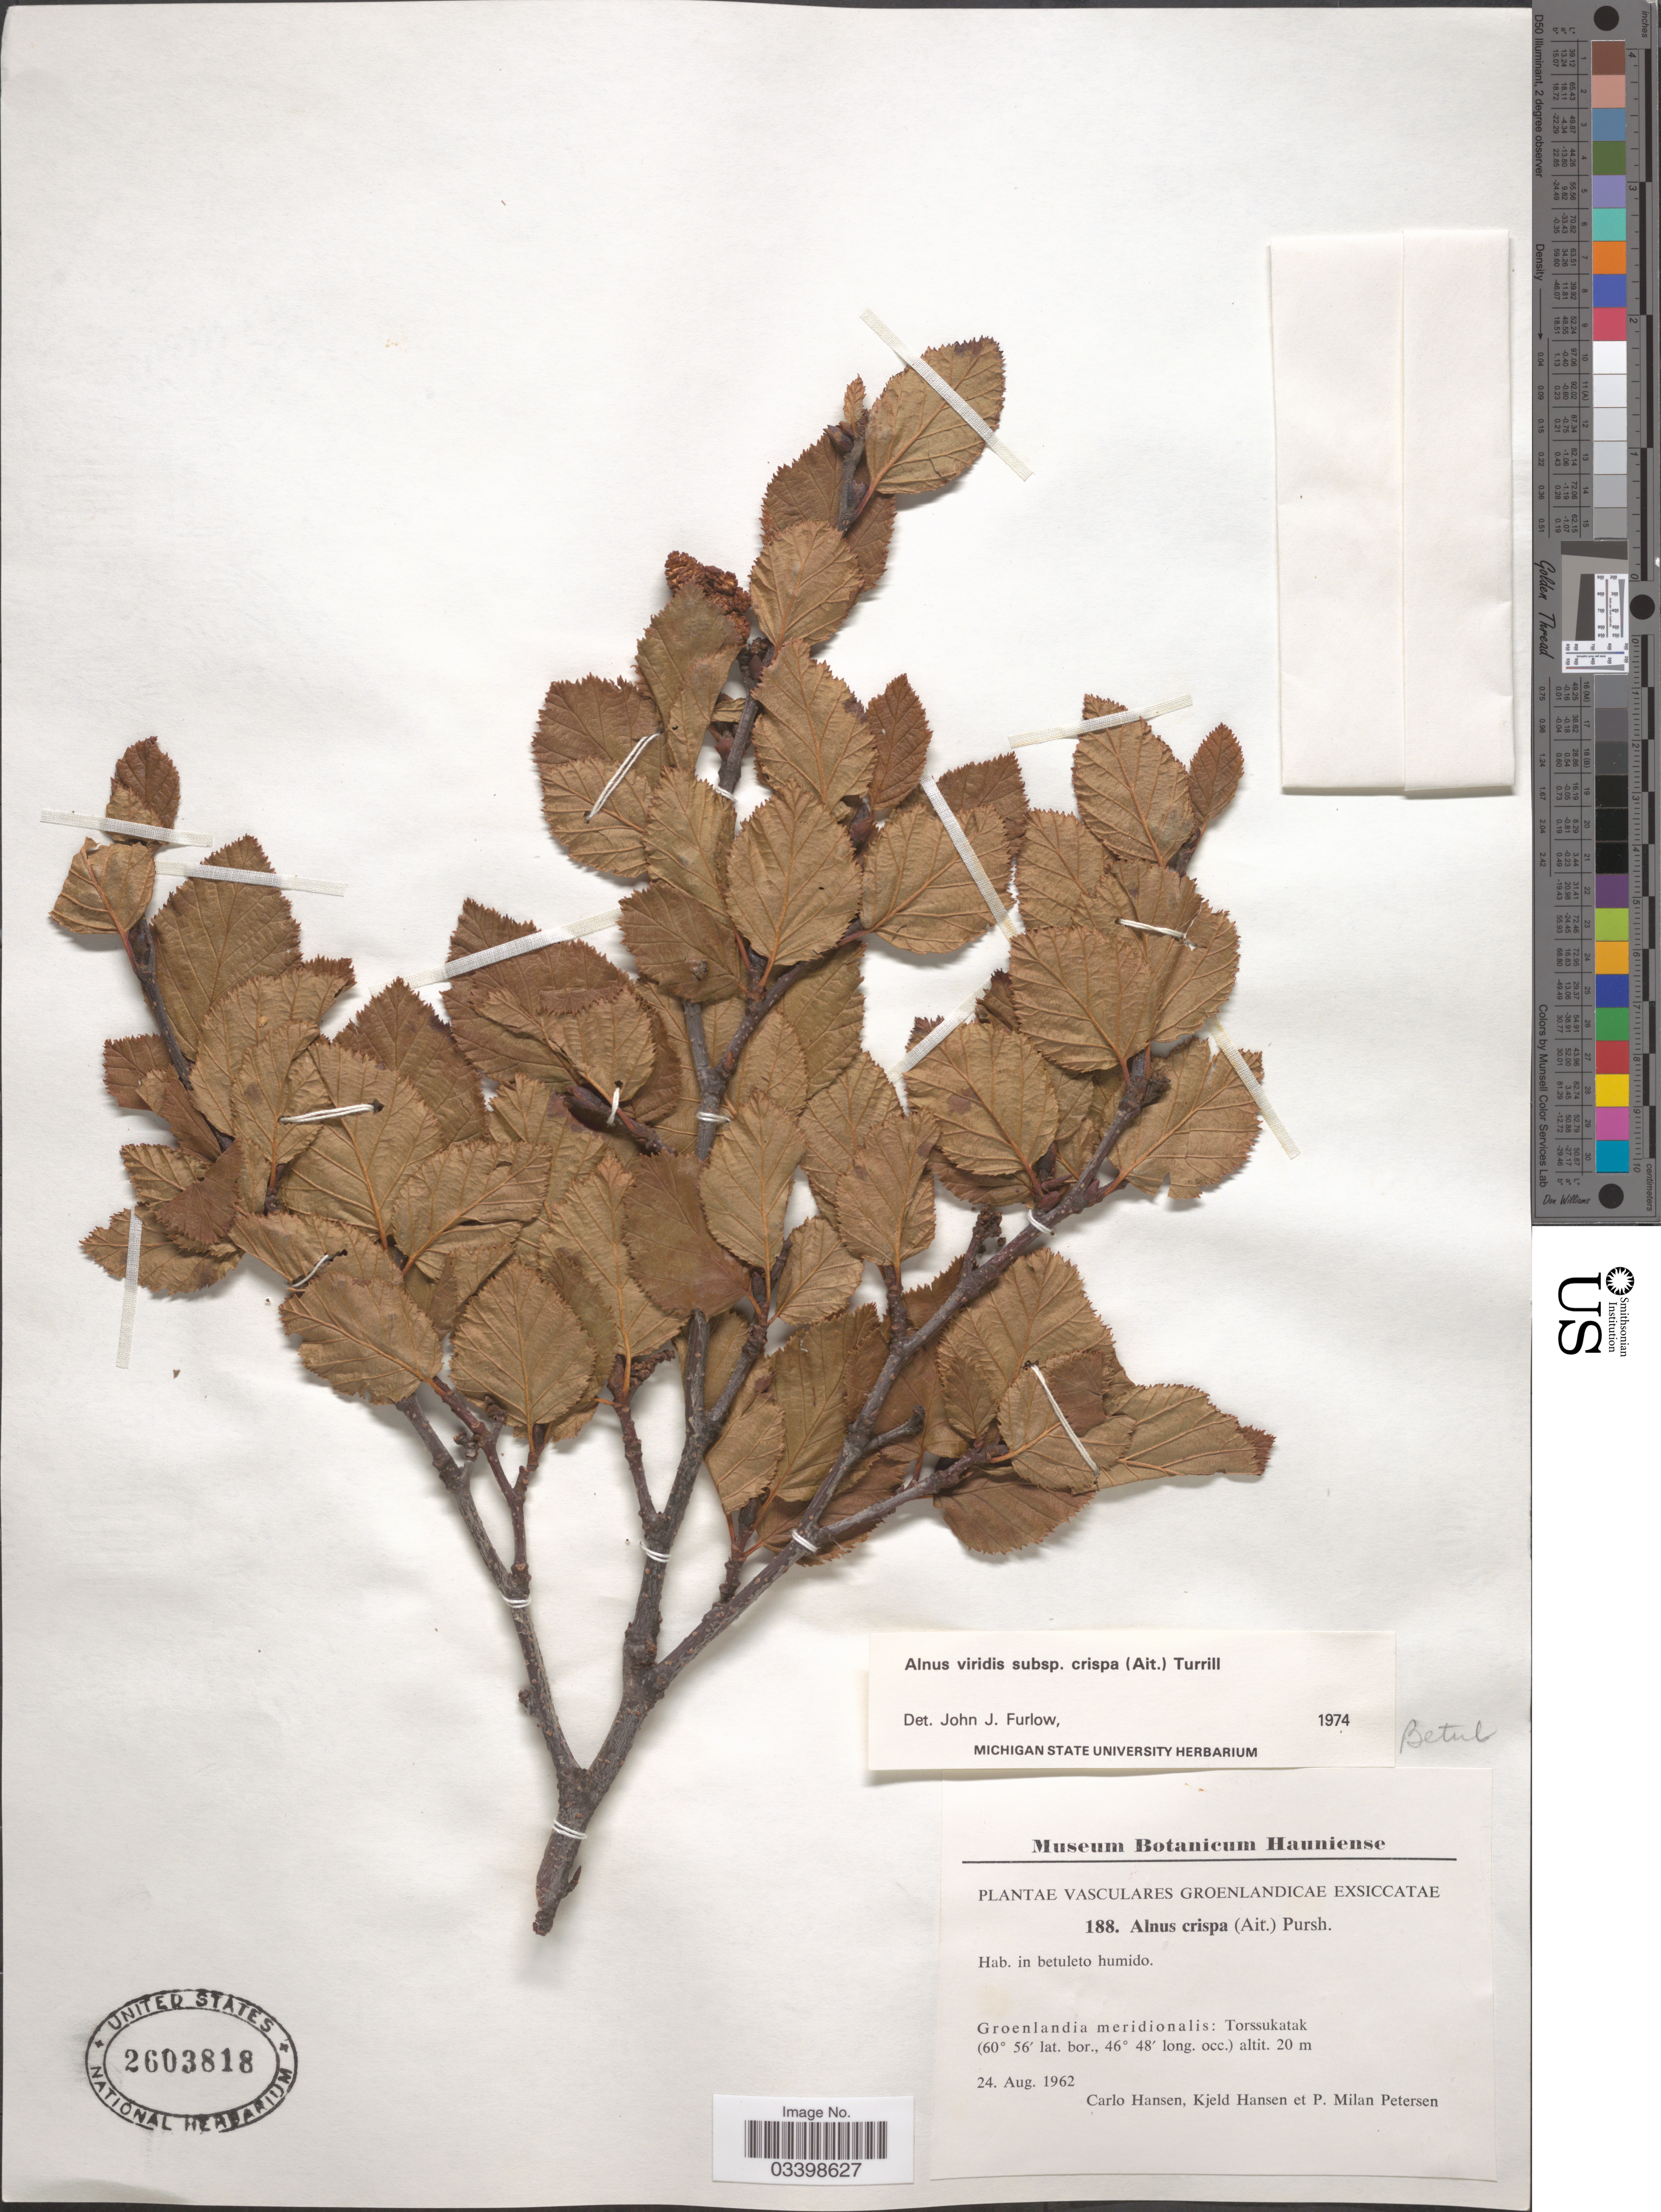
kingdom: Plantae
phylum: Tracheophyta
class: Magnoliopsida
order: Fagales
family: Betulaceae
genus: Alnus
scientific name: Alnus viridis subsp. crispa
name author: (Aiton) Turrill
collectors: C. Hansen, K. Hansen & P. Petersen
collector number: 188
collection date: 1962-08-24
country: Greenland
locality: Groenlandicae. Groenlandia meridionalis: Torssukatak.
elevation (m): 20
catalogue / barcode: US 2603818